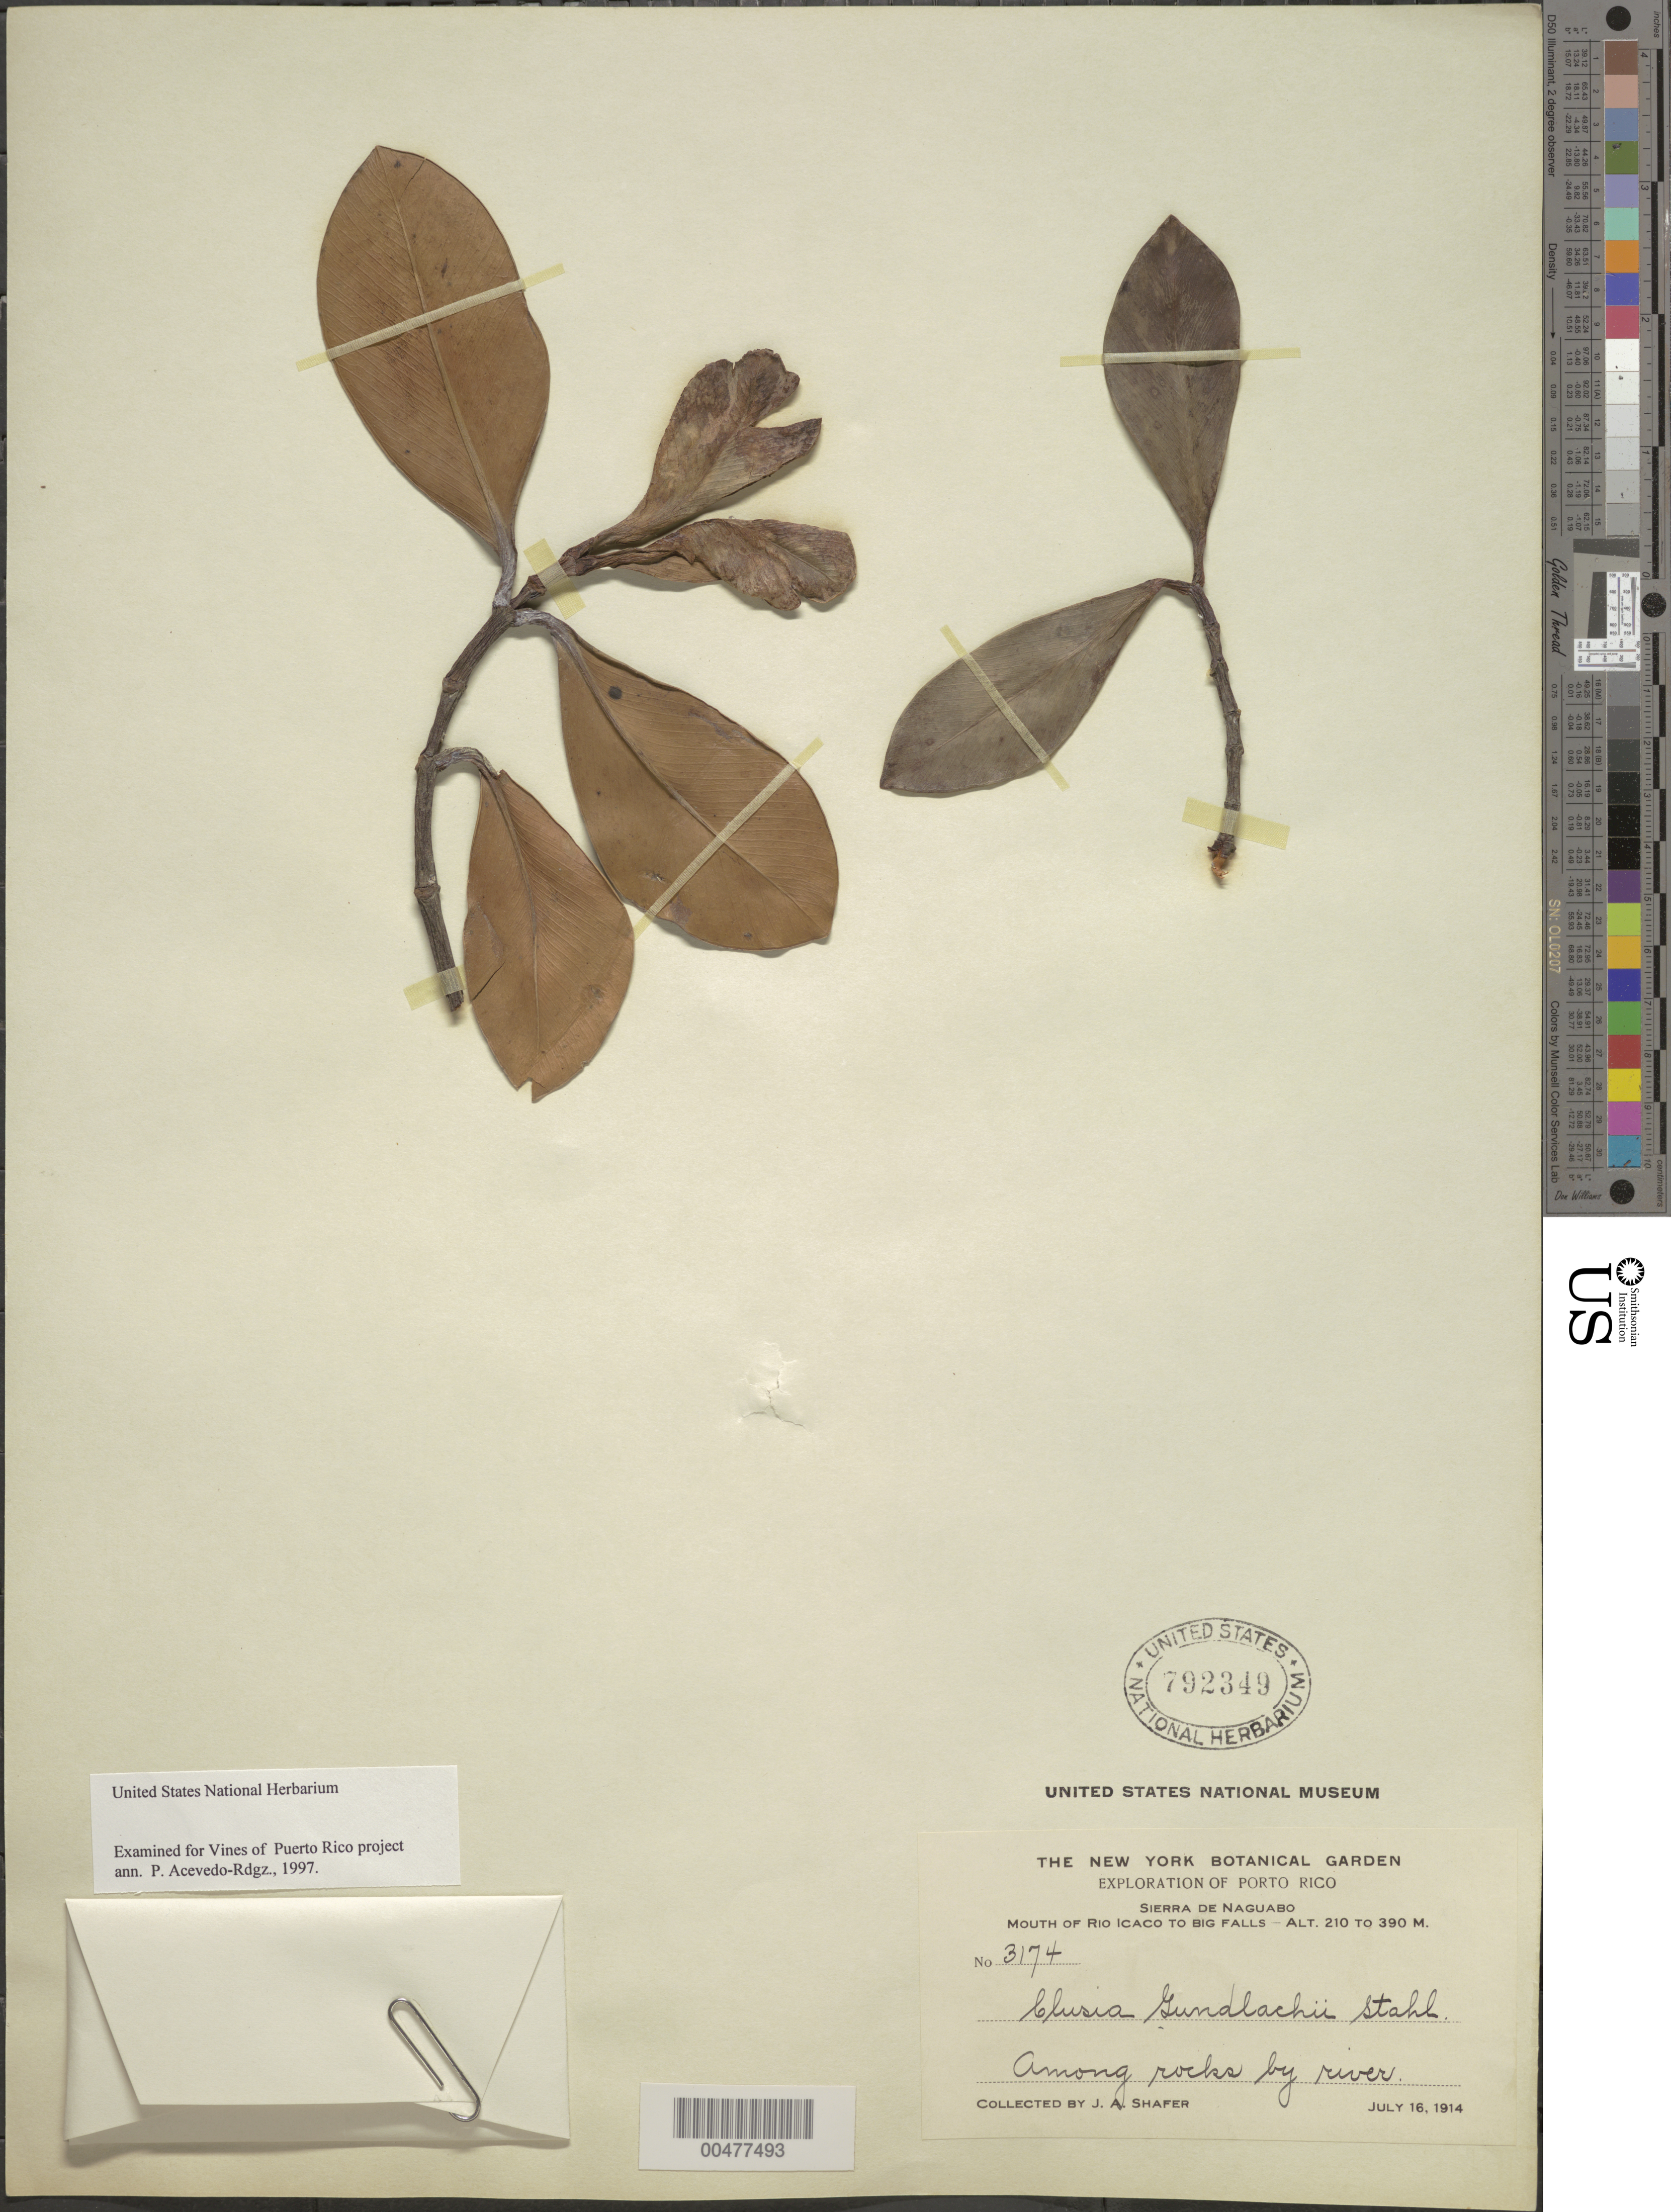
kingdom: Plantae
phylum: Tracheophyta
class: Magnoliopsida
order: Malpighiales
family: Clusiaceae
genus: Clusia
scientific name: Clusia gundlachii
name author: A. Stahl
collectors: J. A. Shafer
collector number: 3174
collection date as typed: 16 Jul 1914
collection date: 1914-07-16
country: Puerto Rico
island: Greater Antilles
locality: Sierra de Naguabo, mouth of Rio Icaco to Big Falls. Among rocks by river.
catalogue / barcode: US 792349